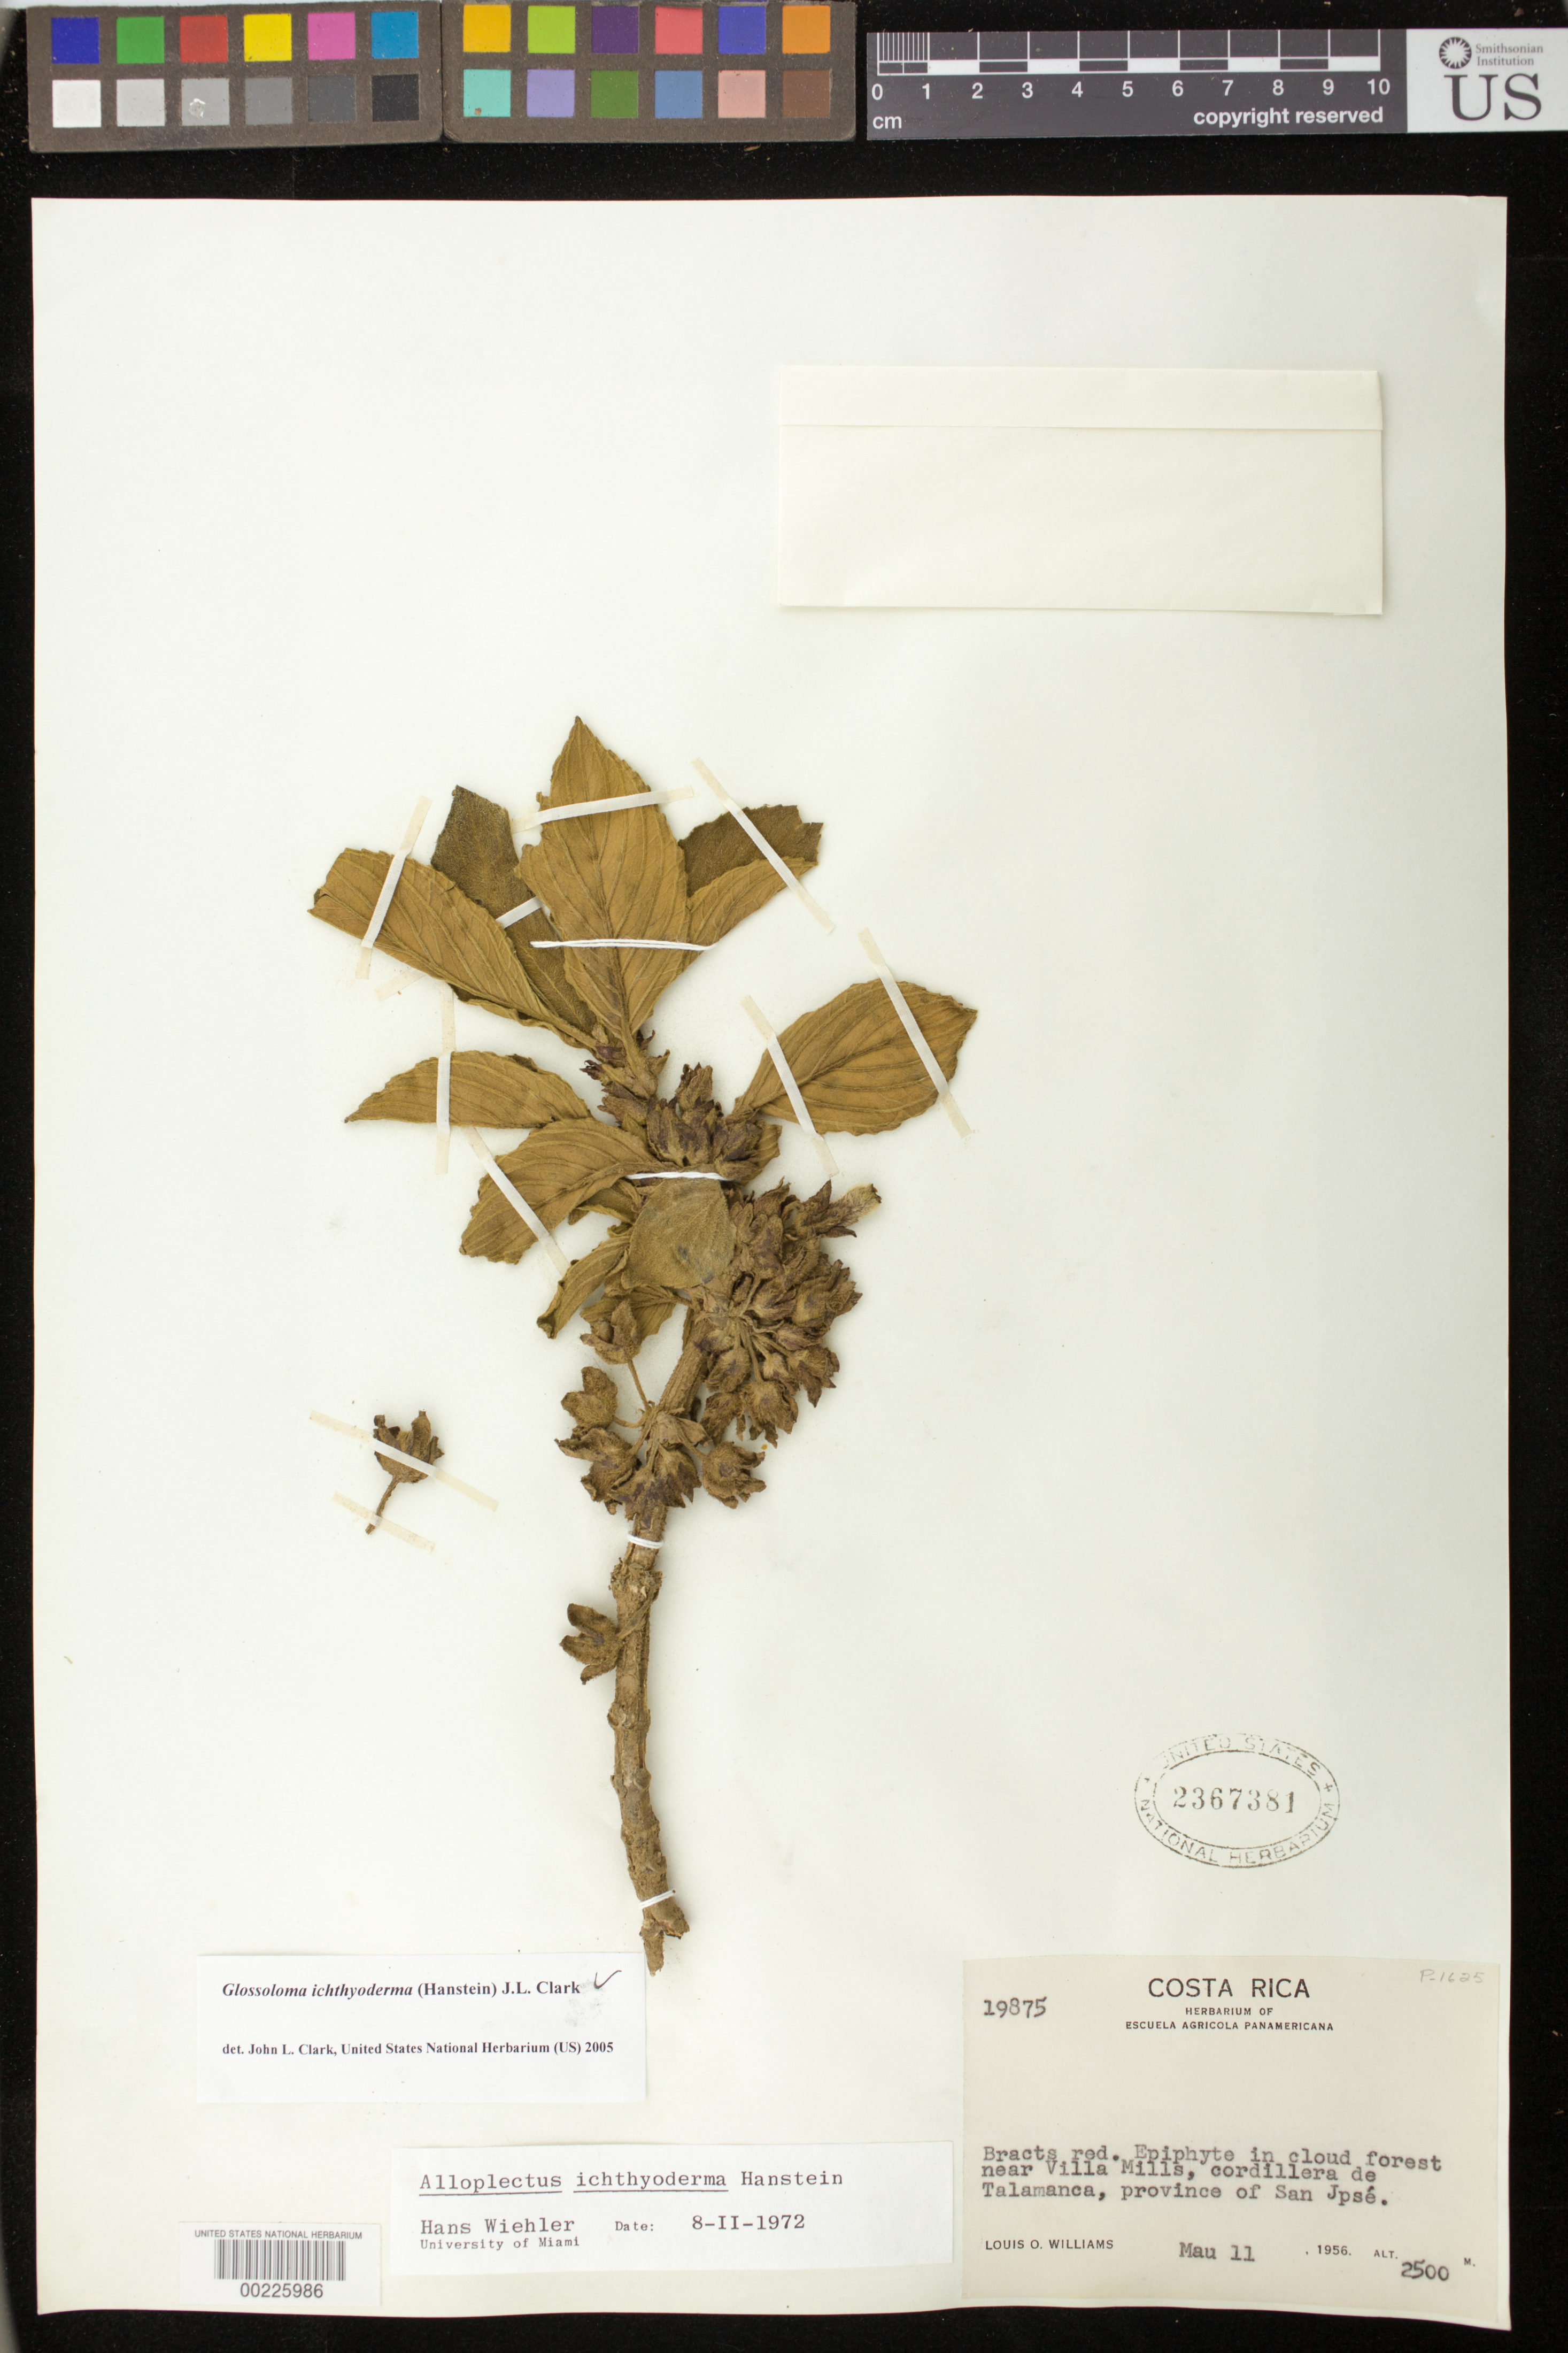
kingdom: Plantae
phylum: Tracheophyta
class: Magnoliopsida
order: Lamiales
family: Gesneriaceae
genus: Glossoloma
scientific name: Glossoloma ichthyoderma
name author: (Hanst.) J.L. Clark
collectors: L. O. Williams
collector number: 19875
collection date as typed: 11 May 1956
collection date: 1956-05-11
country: Costa Rica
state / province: San José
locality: Near Villa mills, Cordillera de Talamanca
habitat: In cloud forest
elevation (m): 2500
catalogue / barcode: US 2367381